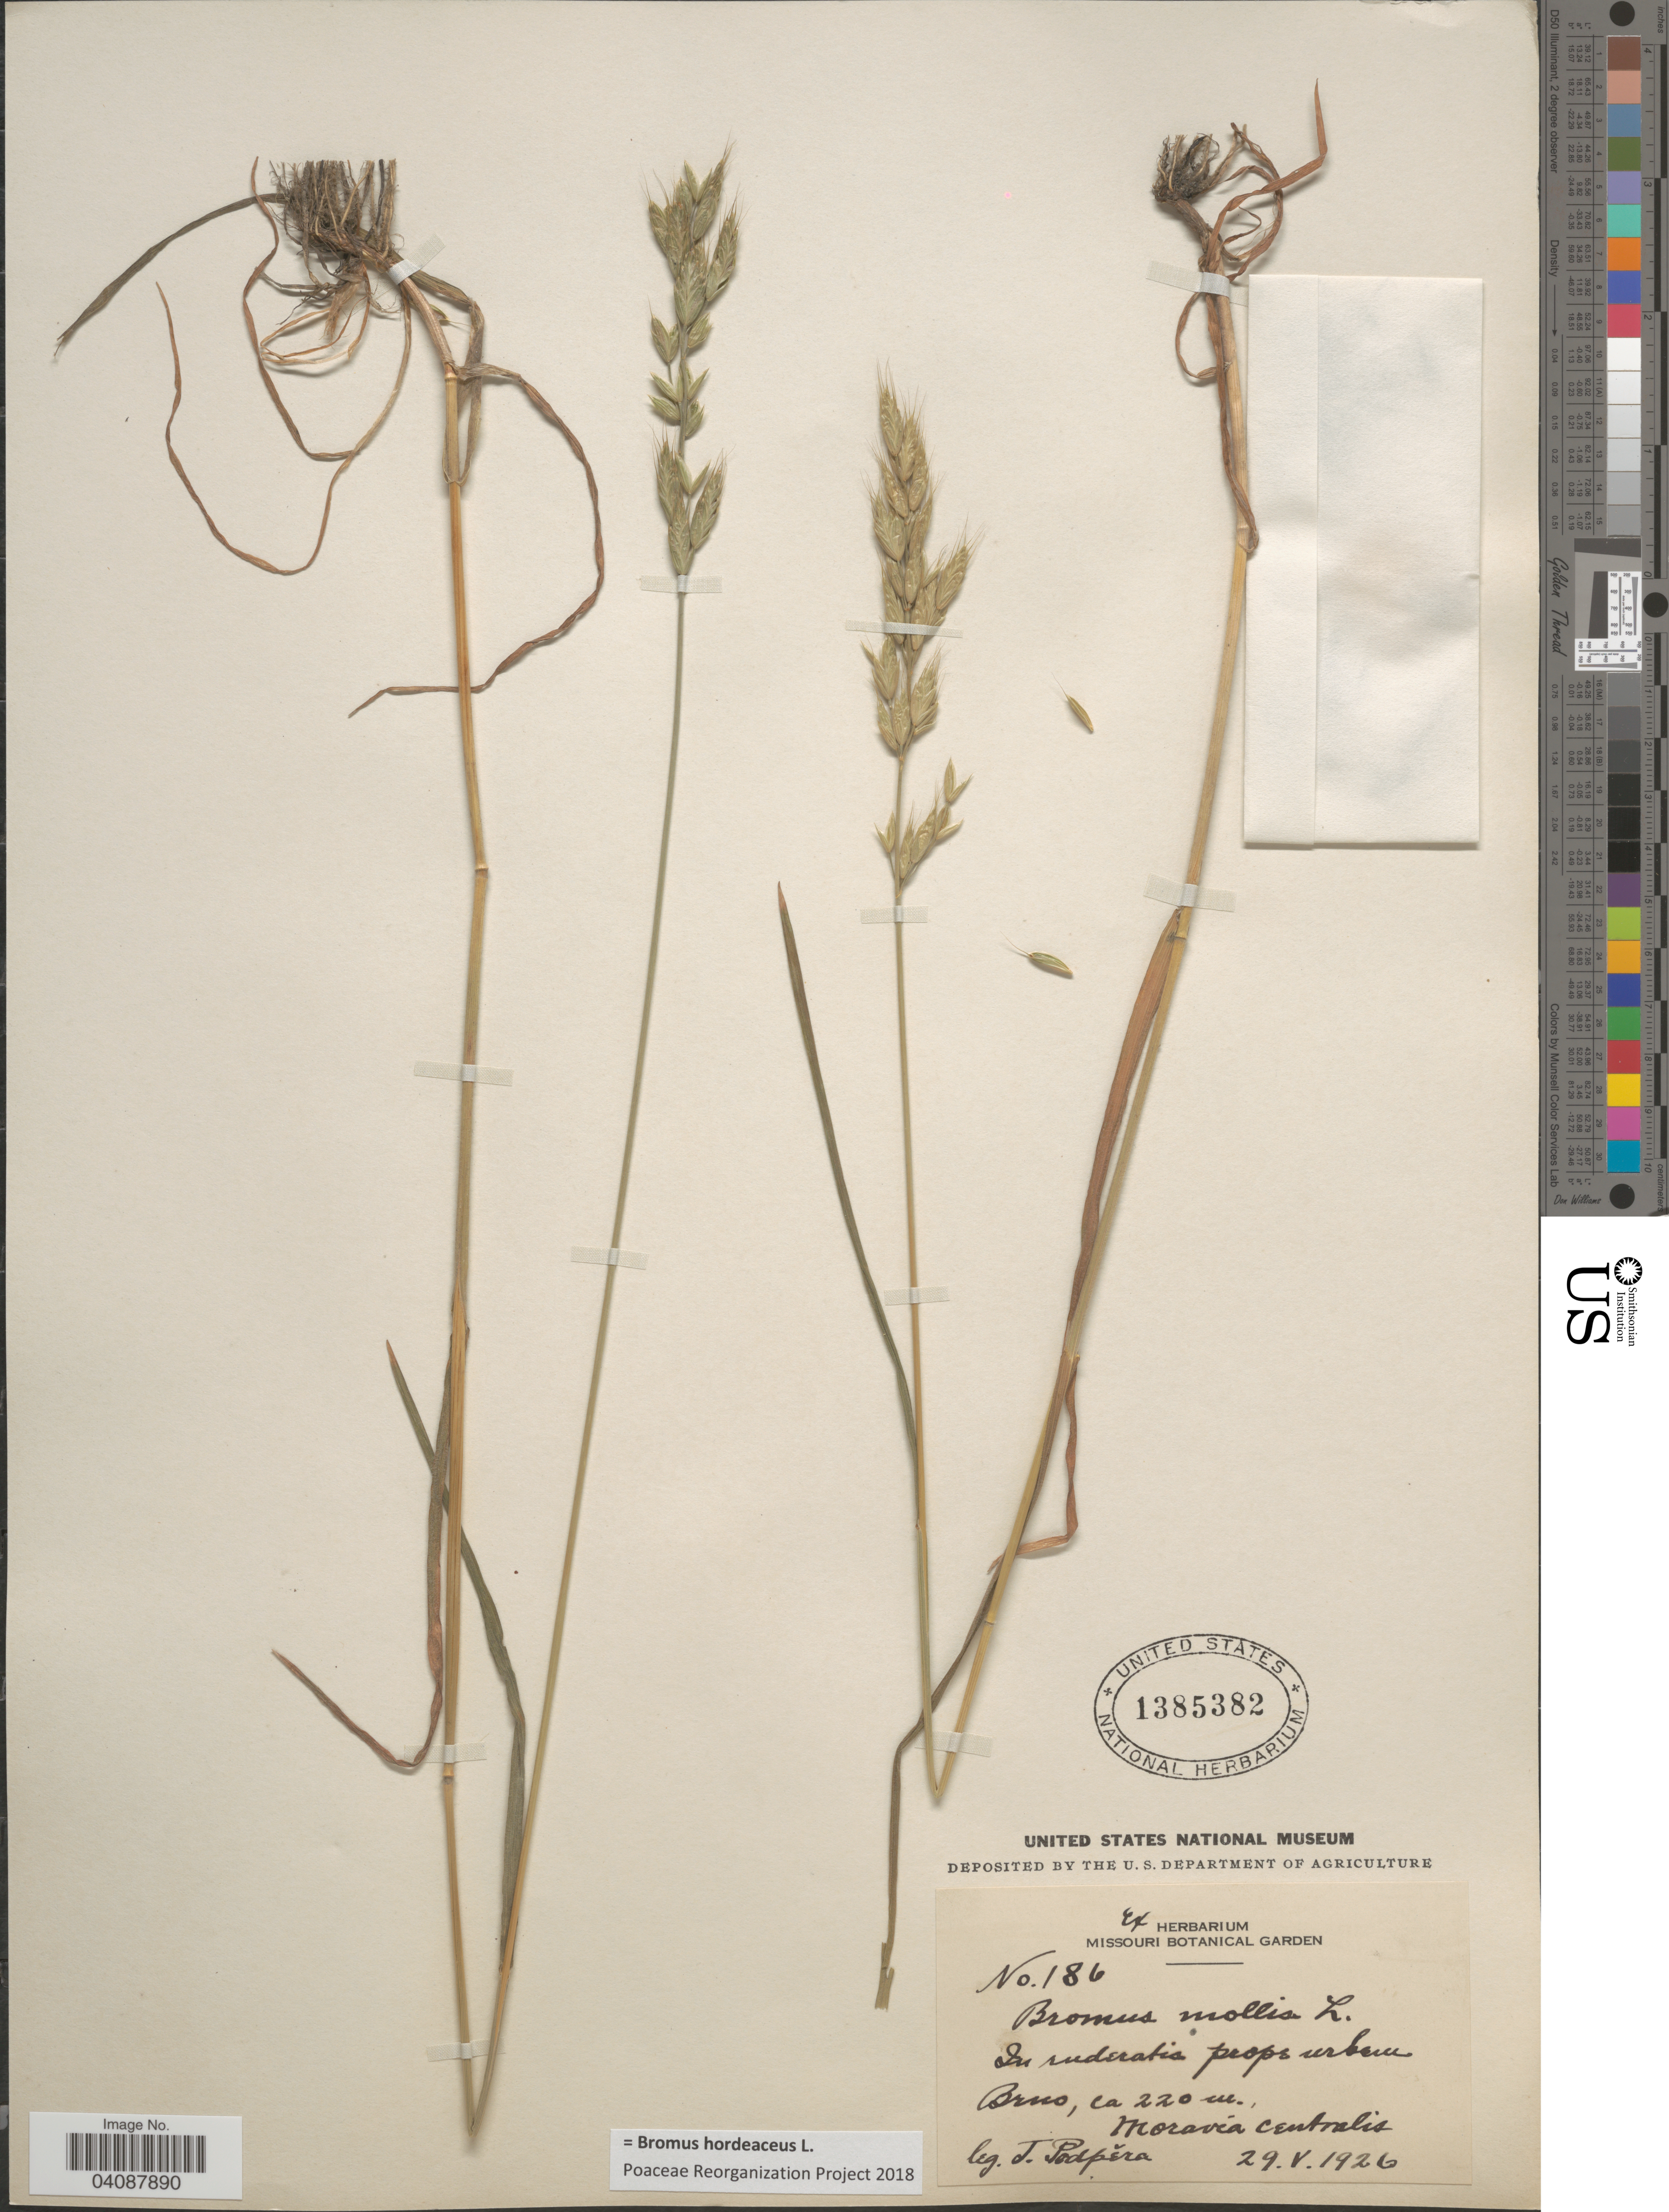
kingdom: Plantae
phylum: Tracheophyta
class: Liliopsida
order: Poales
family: Poaceae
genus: Bromus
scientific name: Bromus hordeaceus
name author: L.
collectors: J. Podpera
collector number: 186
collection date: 1926-05-29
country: Czechia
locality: In ruderatis prope urbem. Brno, Moravia centralis.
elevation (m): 220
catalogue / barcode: US 1385382